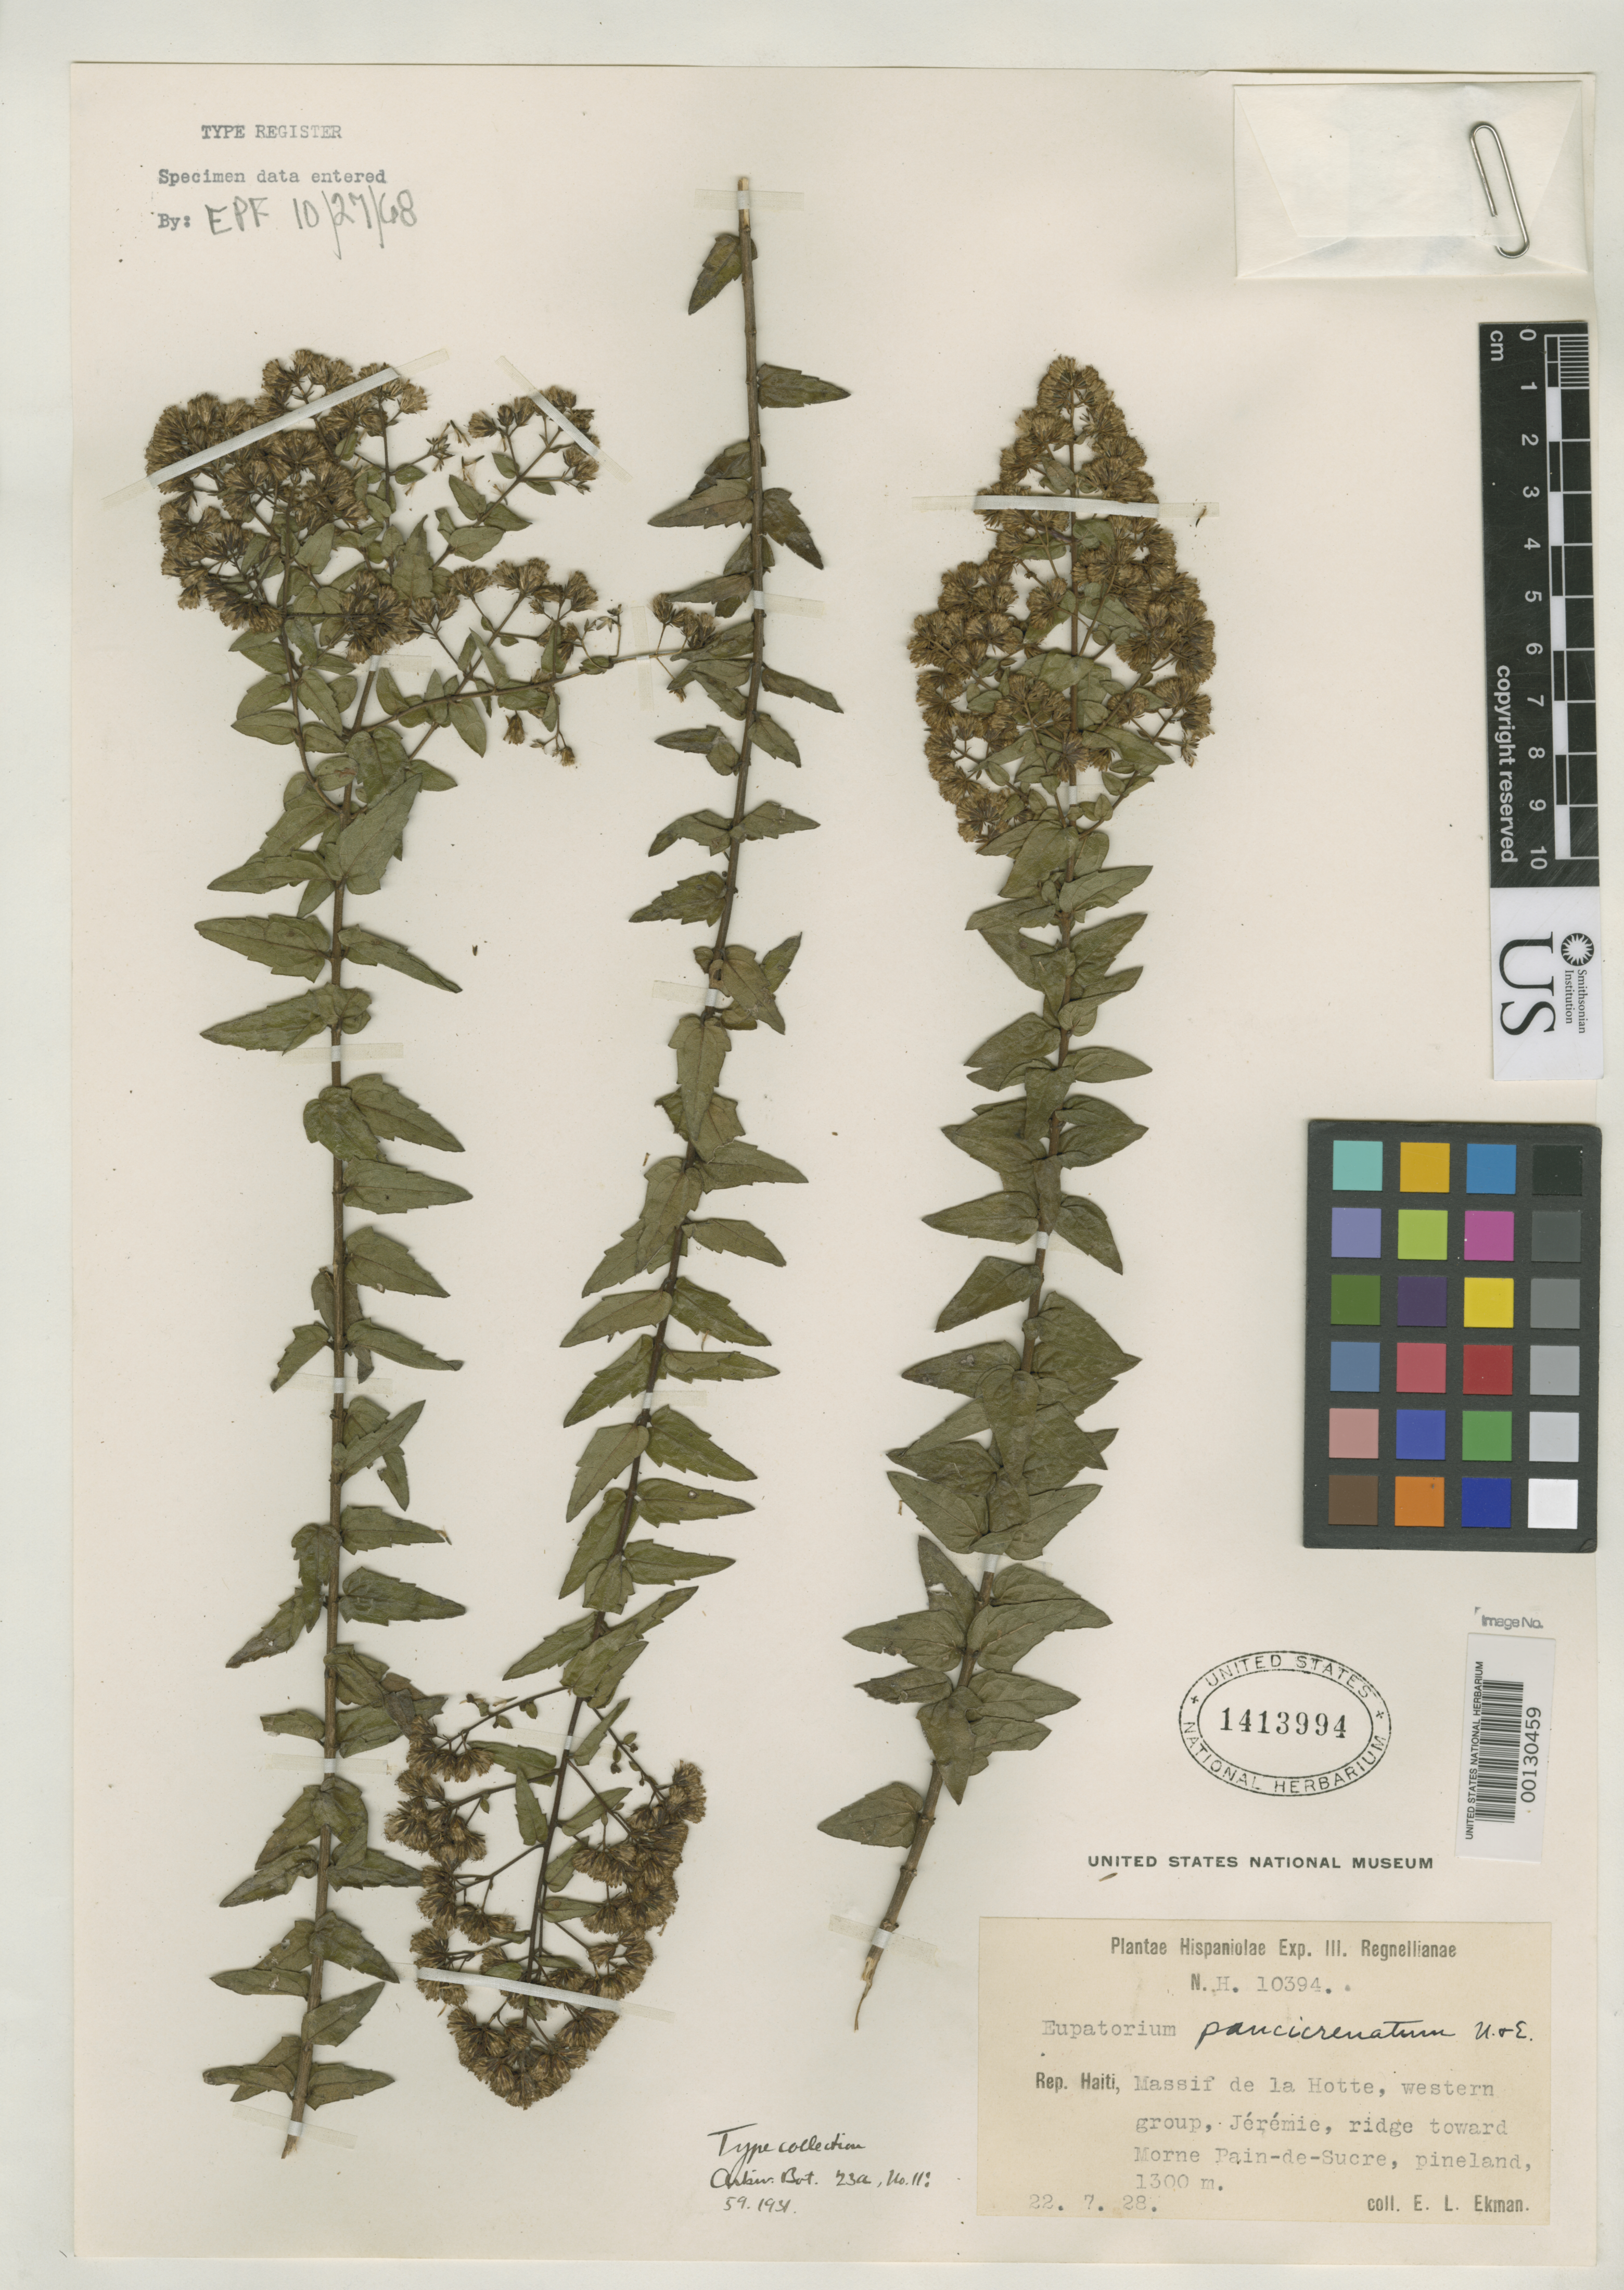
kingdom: Plantae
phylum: Tracheophyta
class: Magnoliopsida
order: Asterales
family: Asteraceae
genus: Eupatorium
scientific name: Eupatorium paucicrenatum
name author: Urb. & Ekman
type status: Isotype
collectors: E. L. Ekman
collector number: H 10394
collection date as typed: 22 Jul 1928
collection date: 1928-07-22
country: Haiti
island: Hispaniola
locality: Massif de La Hotte, Jeremie.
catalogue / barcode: US 1413994